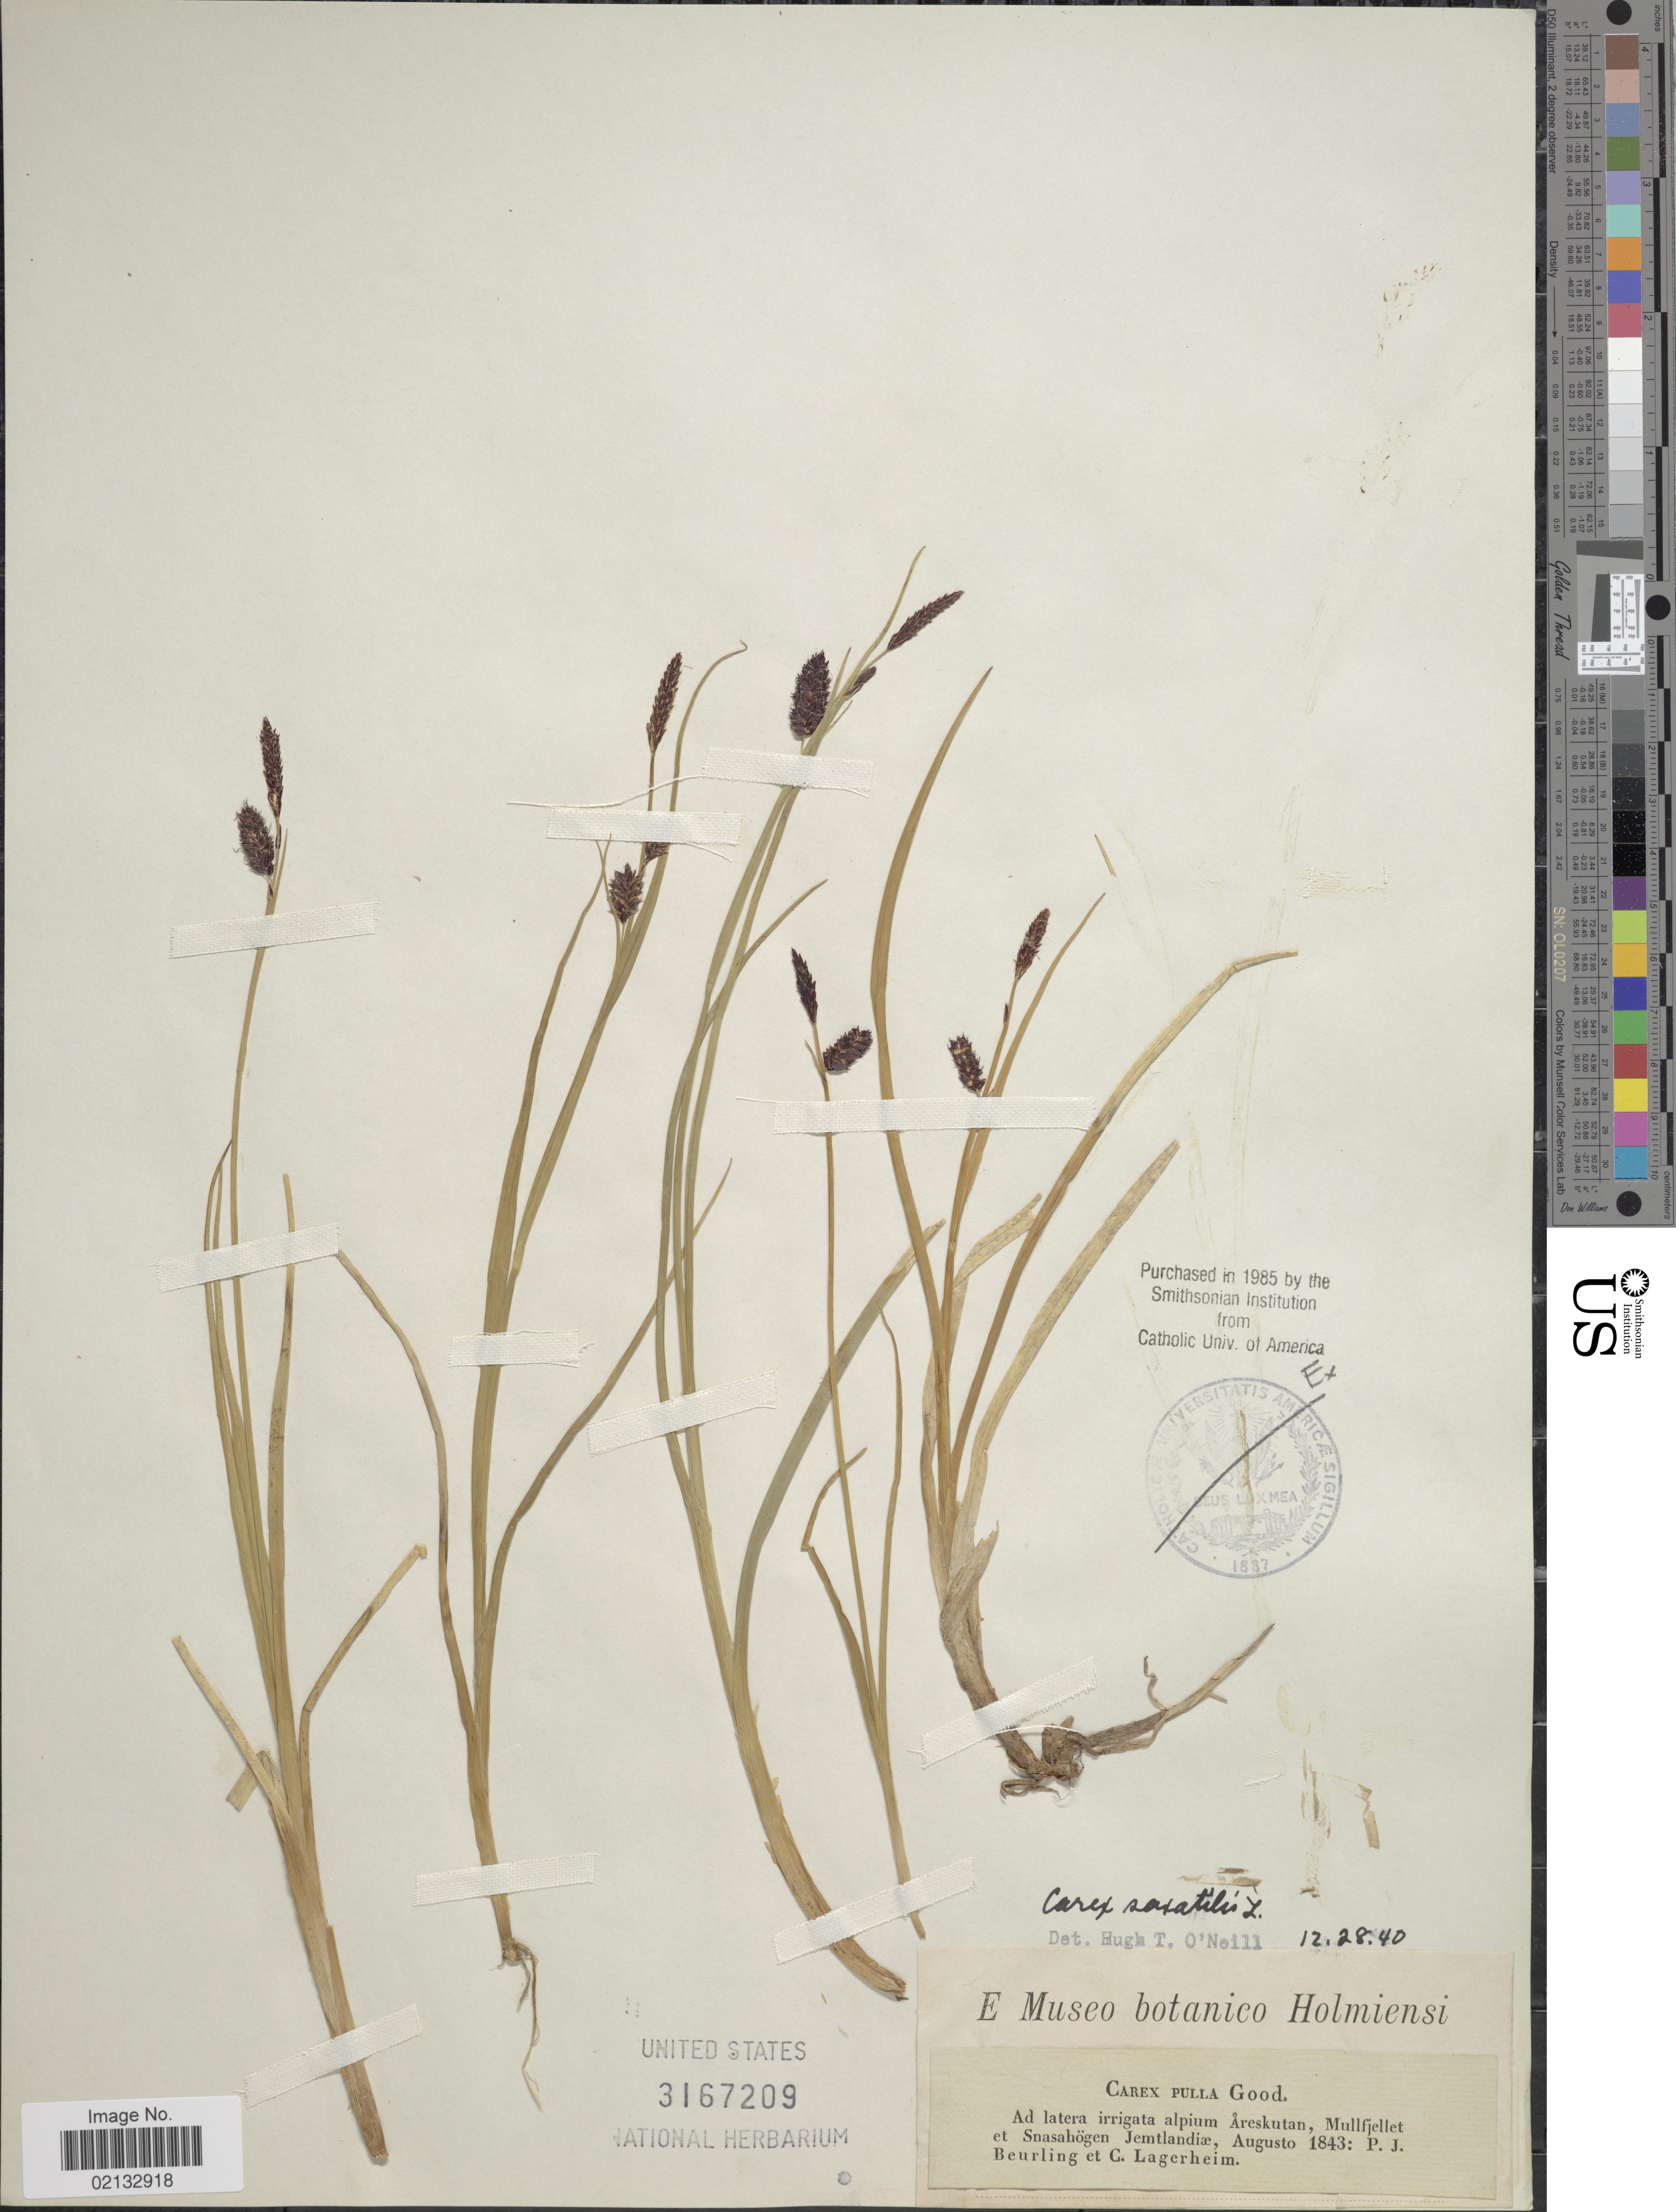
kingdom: Plantae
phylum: Tracheophyta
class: Liliopsida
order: Poales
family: Cyperaceae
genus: Carex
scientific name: Carex saxatilis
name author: L.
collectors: Beurling & G. Lagerheim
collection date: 1843-08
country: Sweden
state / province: Jamtland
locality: Ad latera irrigata alpium Areskutan, Mullfjellet et Snasahogen Jemtlandiae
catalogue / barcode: US 3167209